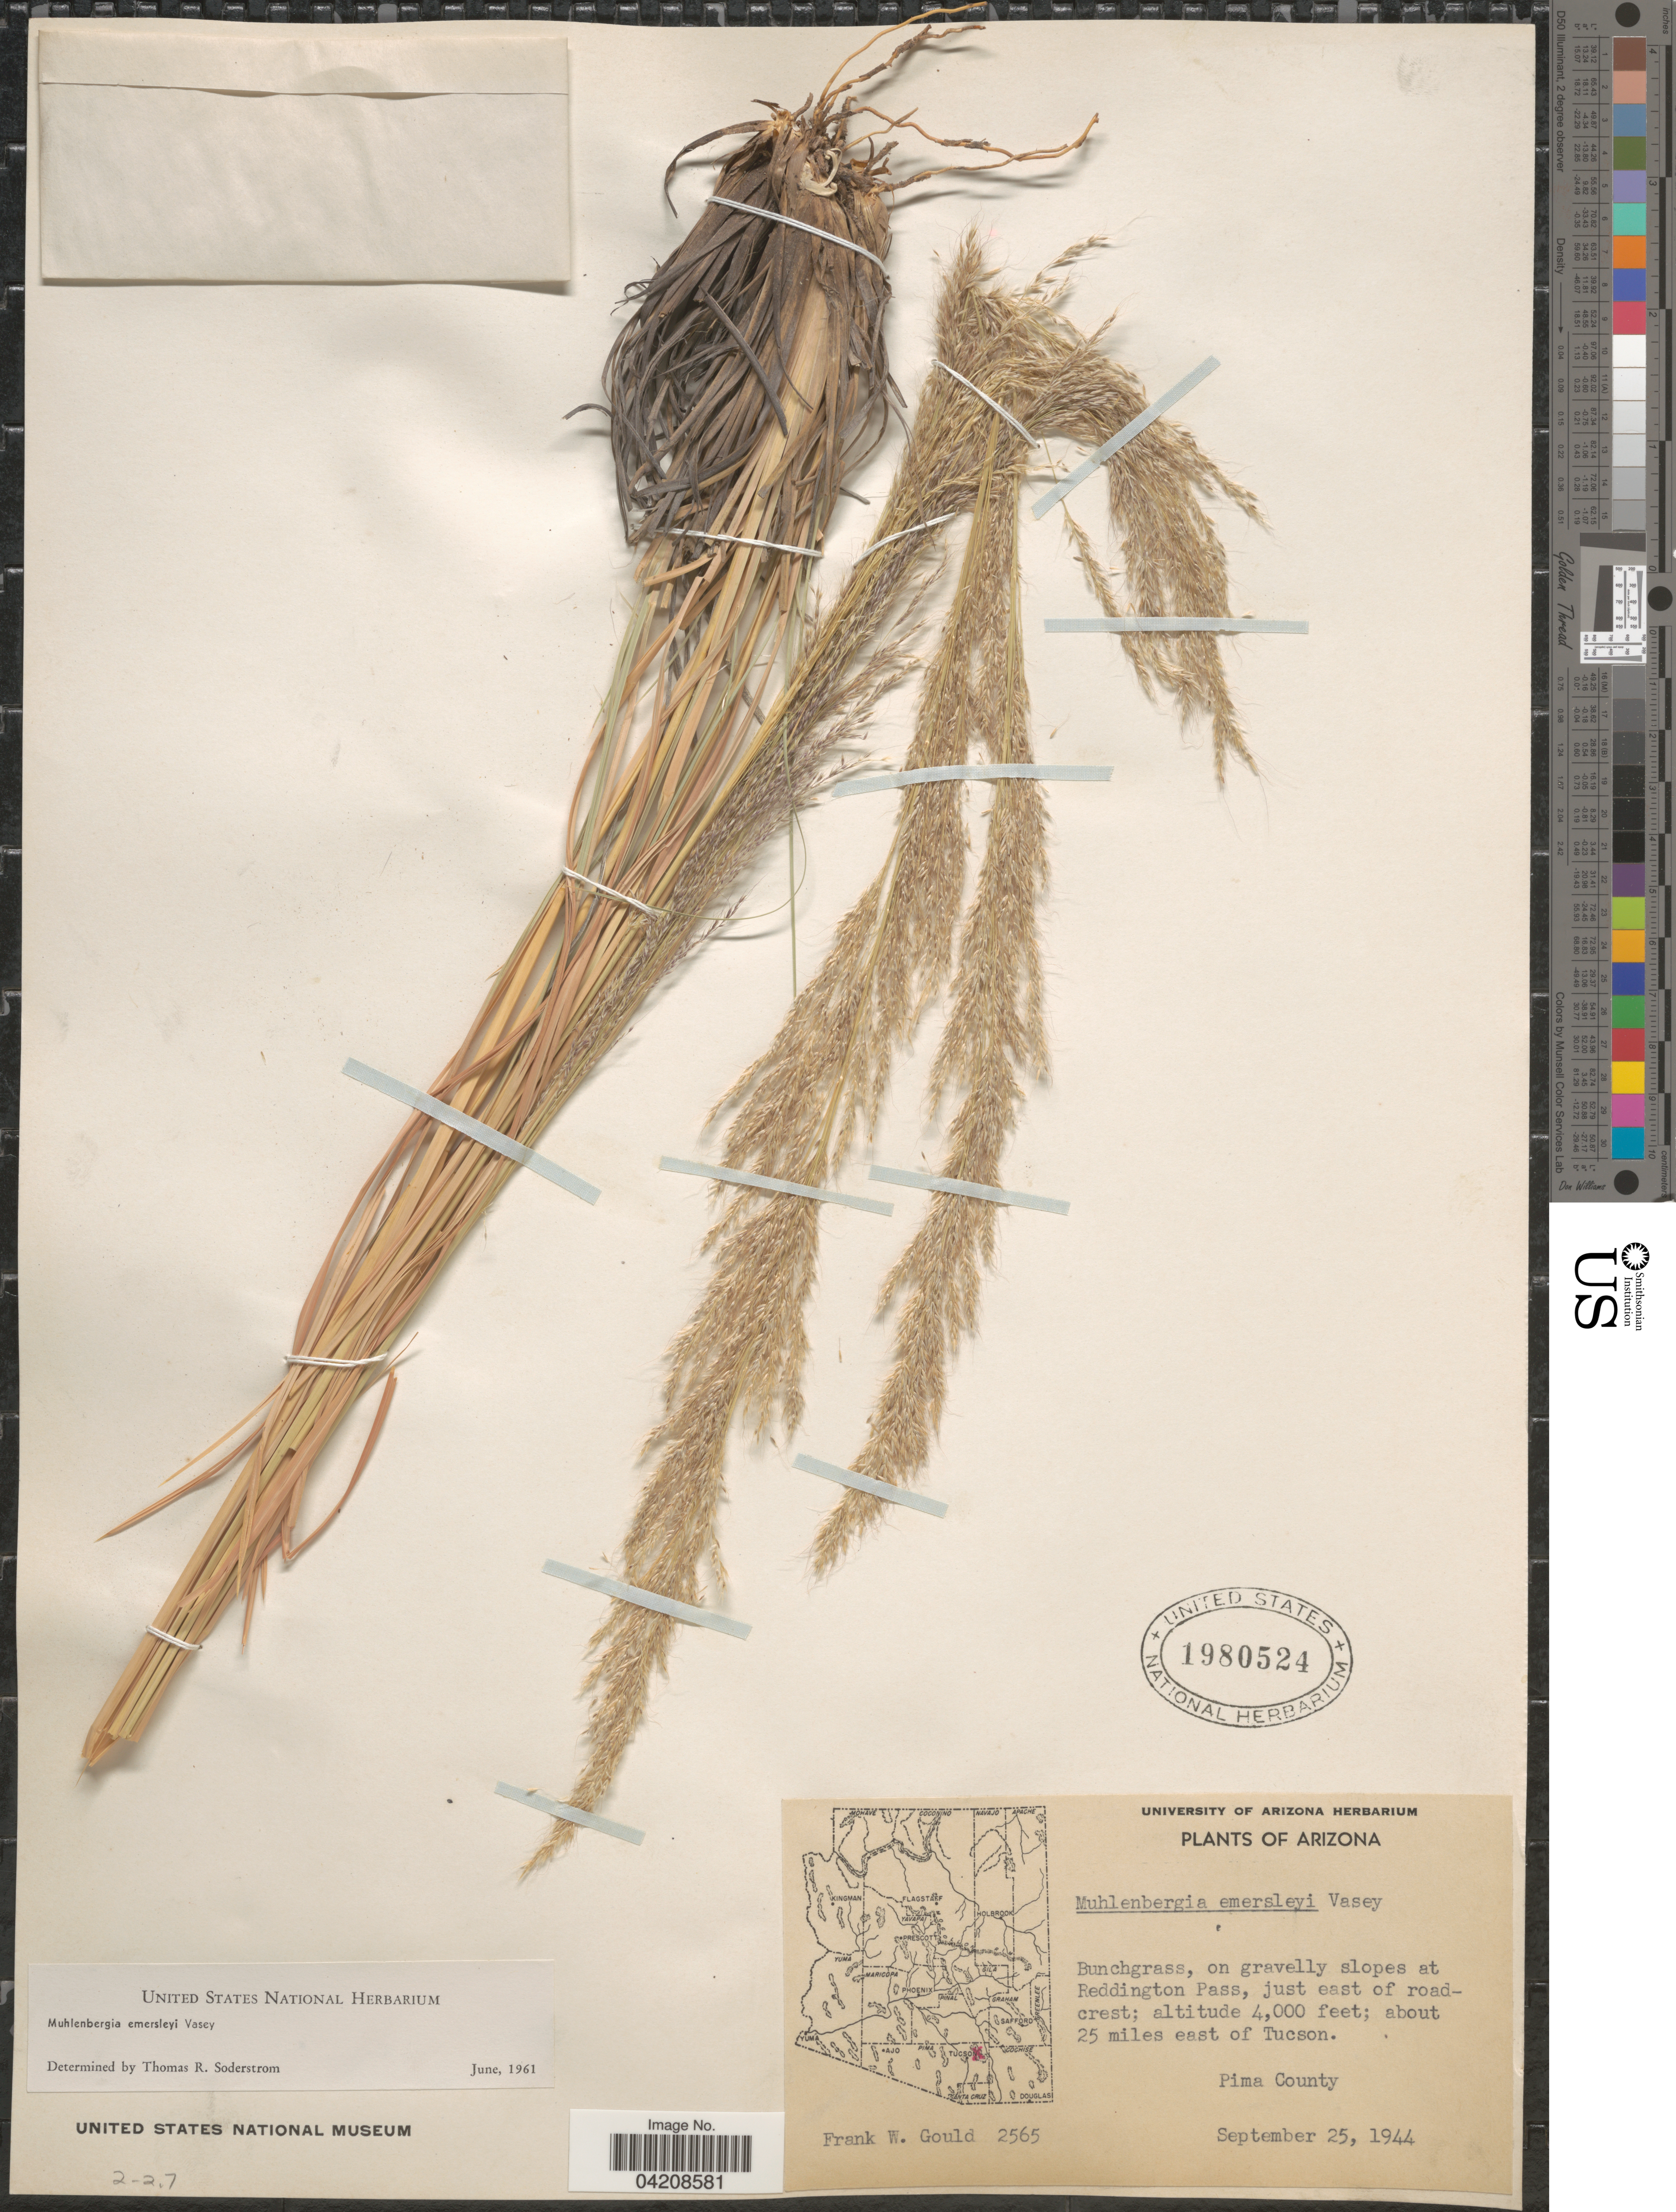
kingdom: Plantae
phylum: Tracheophyta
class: Liliopsida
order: Poales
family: Poaceae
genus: Muhlenbergia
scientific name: Muhlenbergia emersleyi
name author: Vasey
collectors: F. W. Gould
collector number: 2565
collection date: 1944-09-25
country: United States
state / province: Arizona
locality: On gravelly slopes at Reddington Pass, just east of roadcrest; about 25 miles east of Tucson. Pima County.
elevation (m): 1219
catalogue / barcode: US 1980524